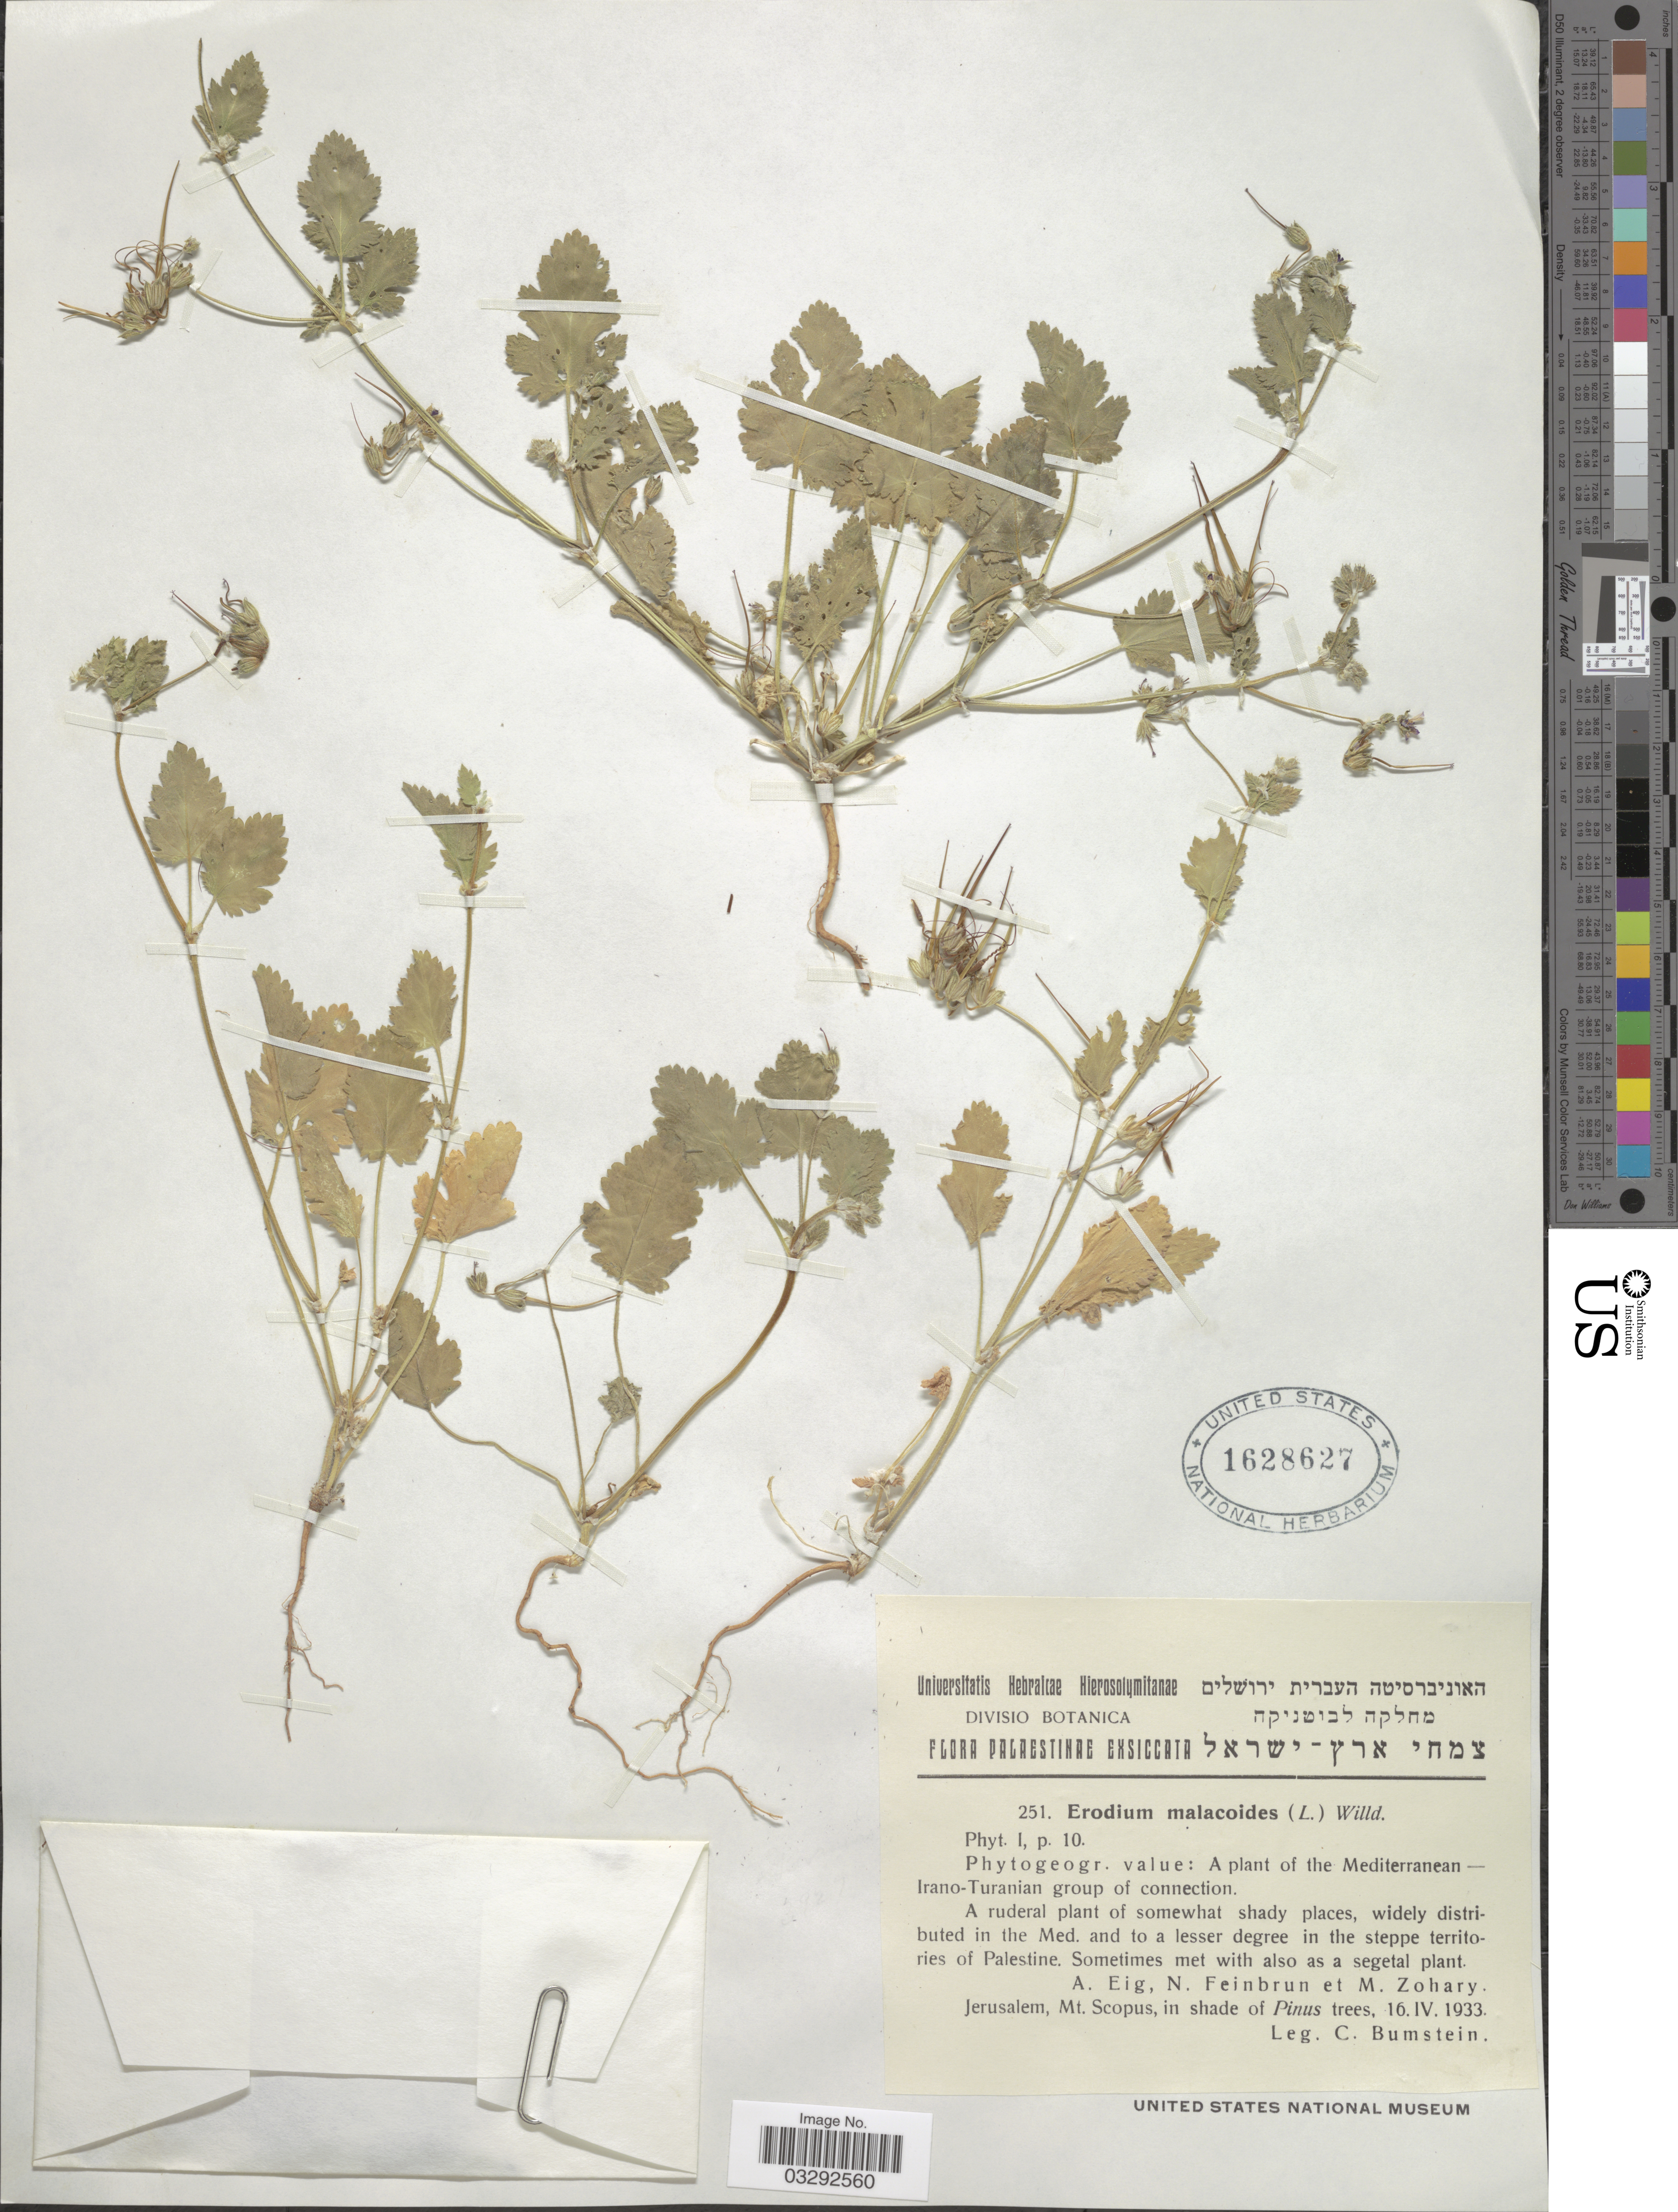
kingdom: Plantae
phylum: Tracheophyta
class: Magnoliopsida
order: Geraniales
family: Geraniaceae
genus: Erodium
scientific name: Erodium malacoides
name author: (L.) L'Hér.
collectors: Bumstein, C.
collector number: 251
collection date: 1933-04-16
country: Israel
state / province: Jerusalem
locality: Mt. Scopus, in shade of Pinus trees.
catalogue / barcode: US 1628627